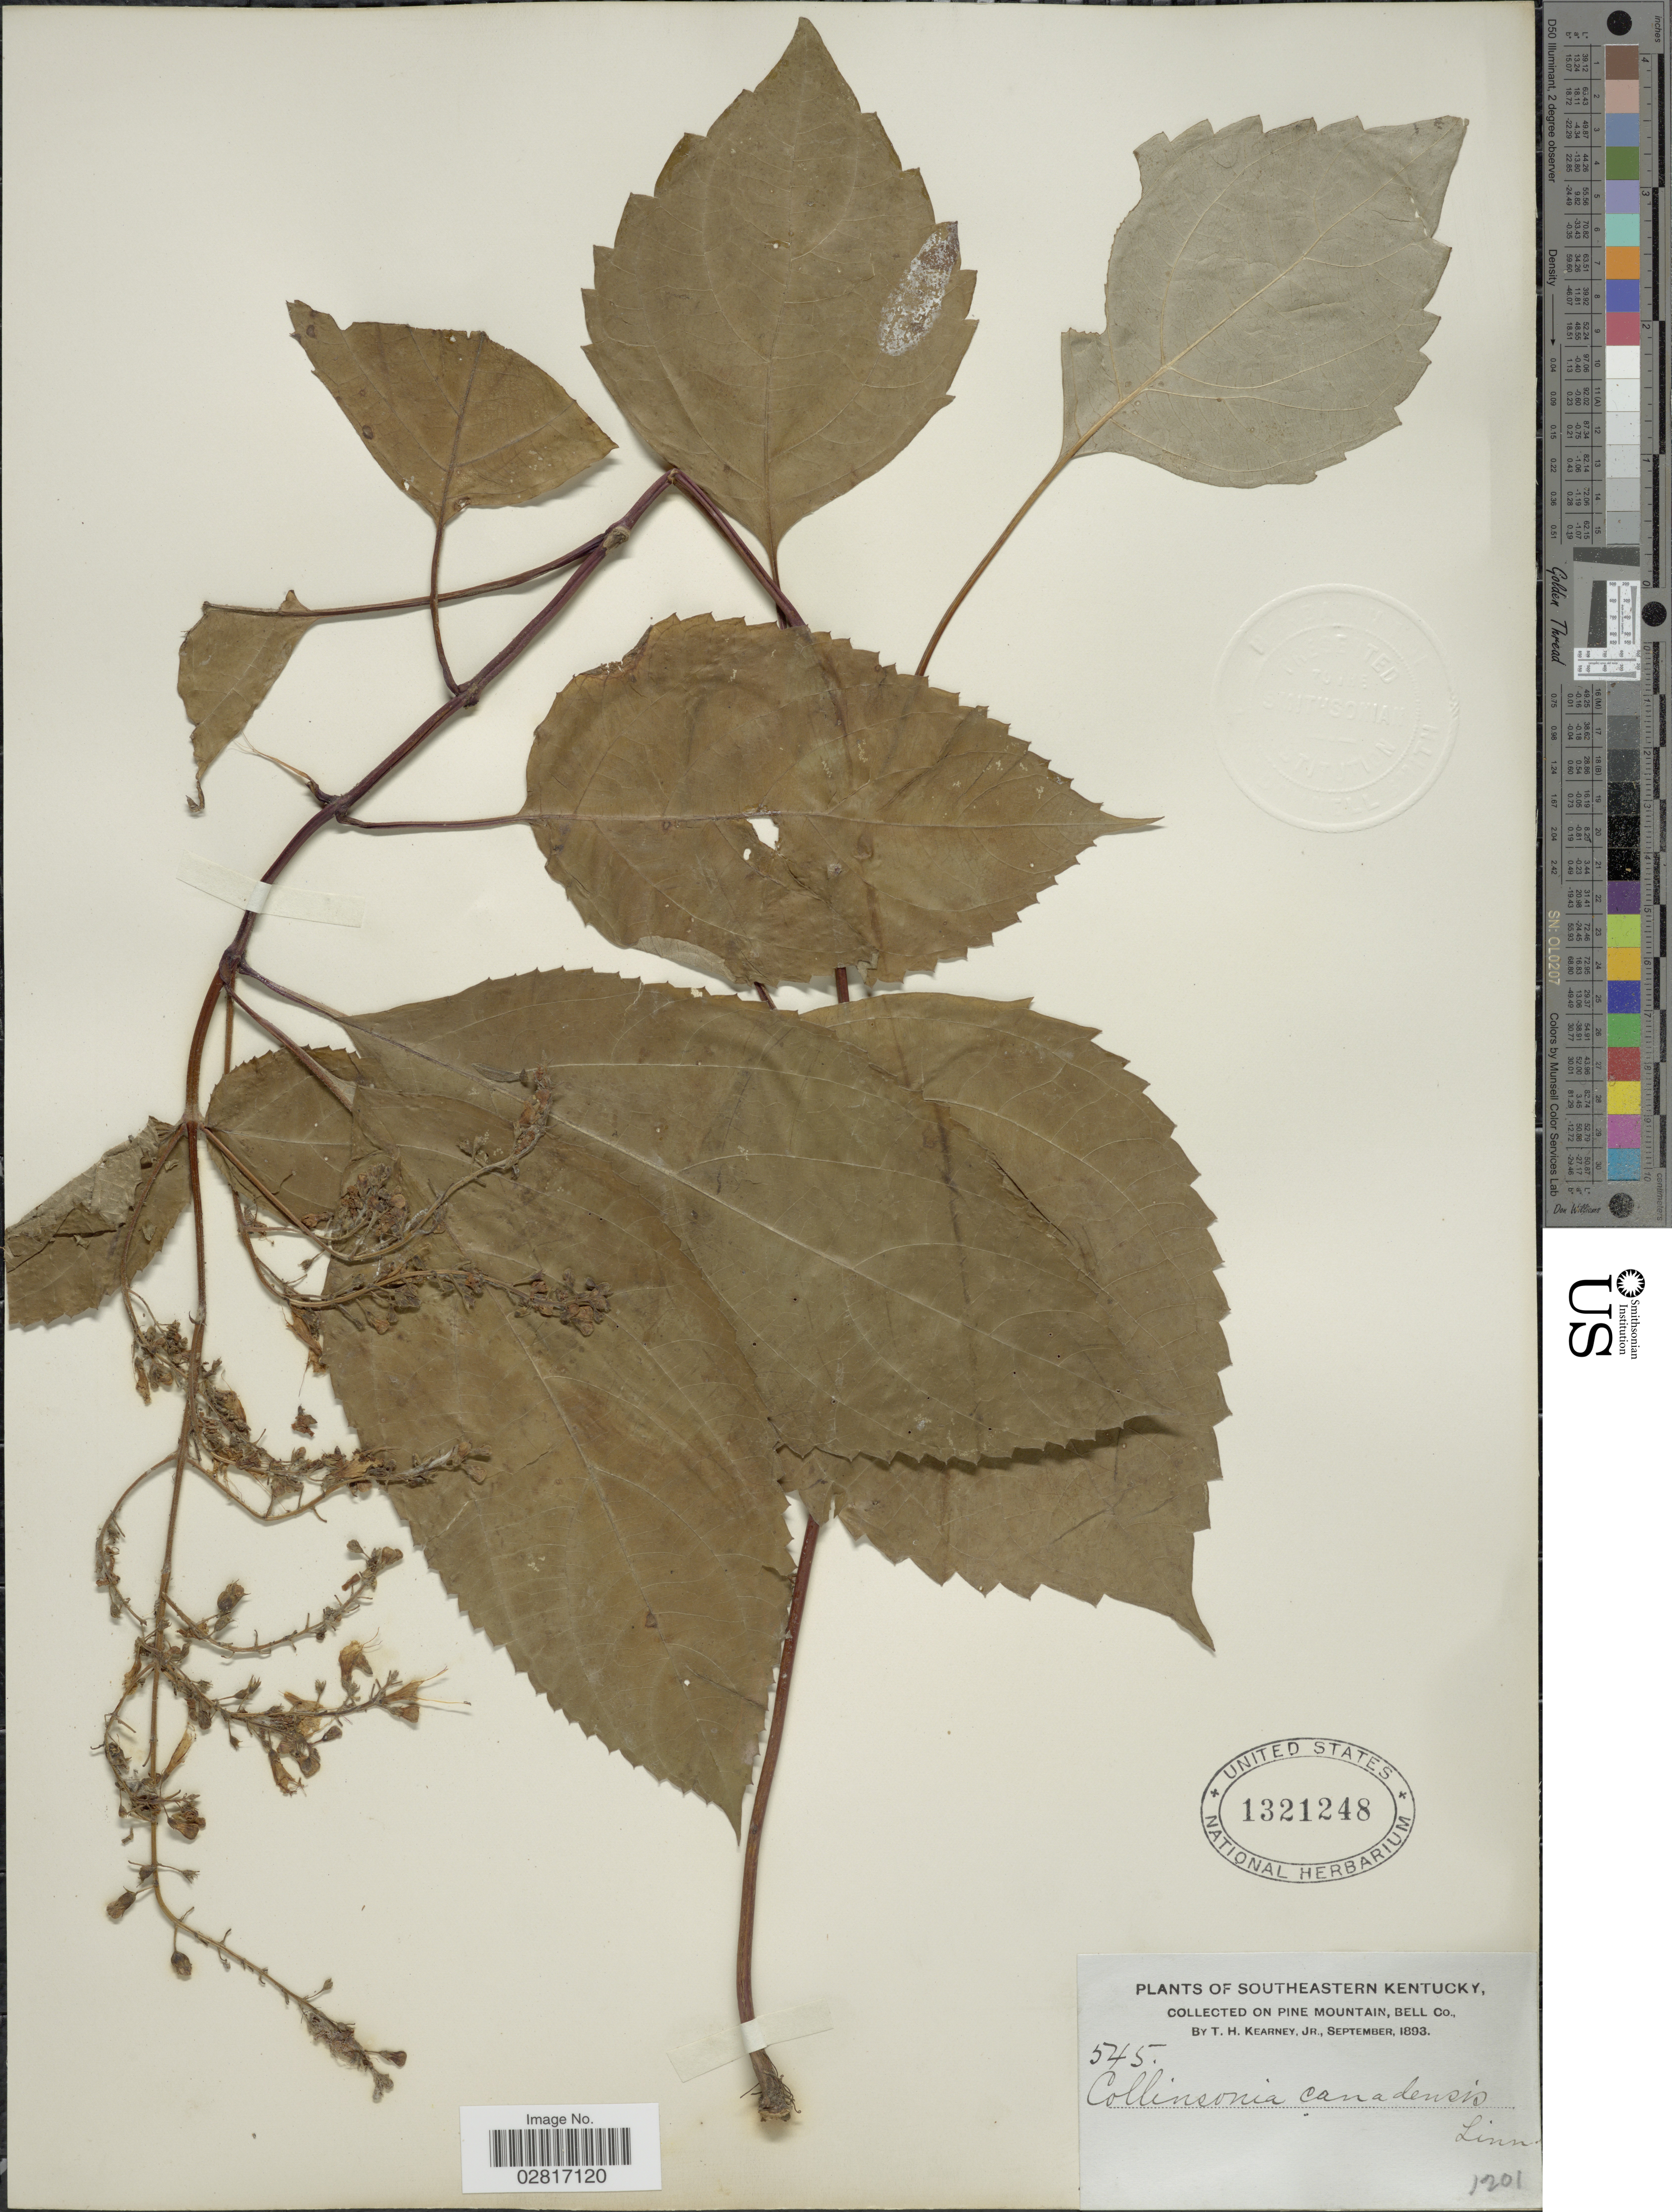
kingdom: Plantae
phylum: Tracheophyta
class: Magnoliopsida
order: Lamiales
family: Lamiaceae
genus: Collinsonia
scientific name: Collinsonia canadensis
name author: L.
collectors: T. H. Kearney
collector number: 545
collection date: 1893-09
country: United States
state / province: Kentucky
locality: Southeastern Kentucky, Pine Mountain, Bell Co.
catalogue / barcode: US 1321248